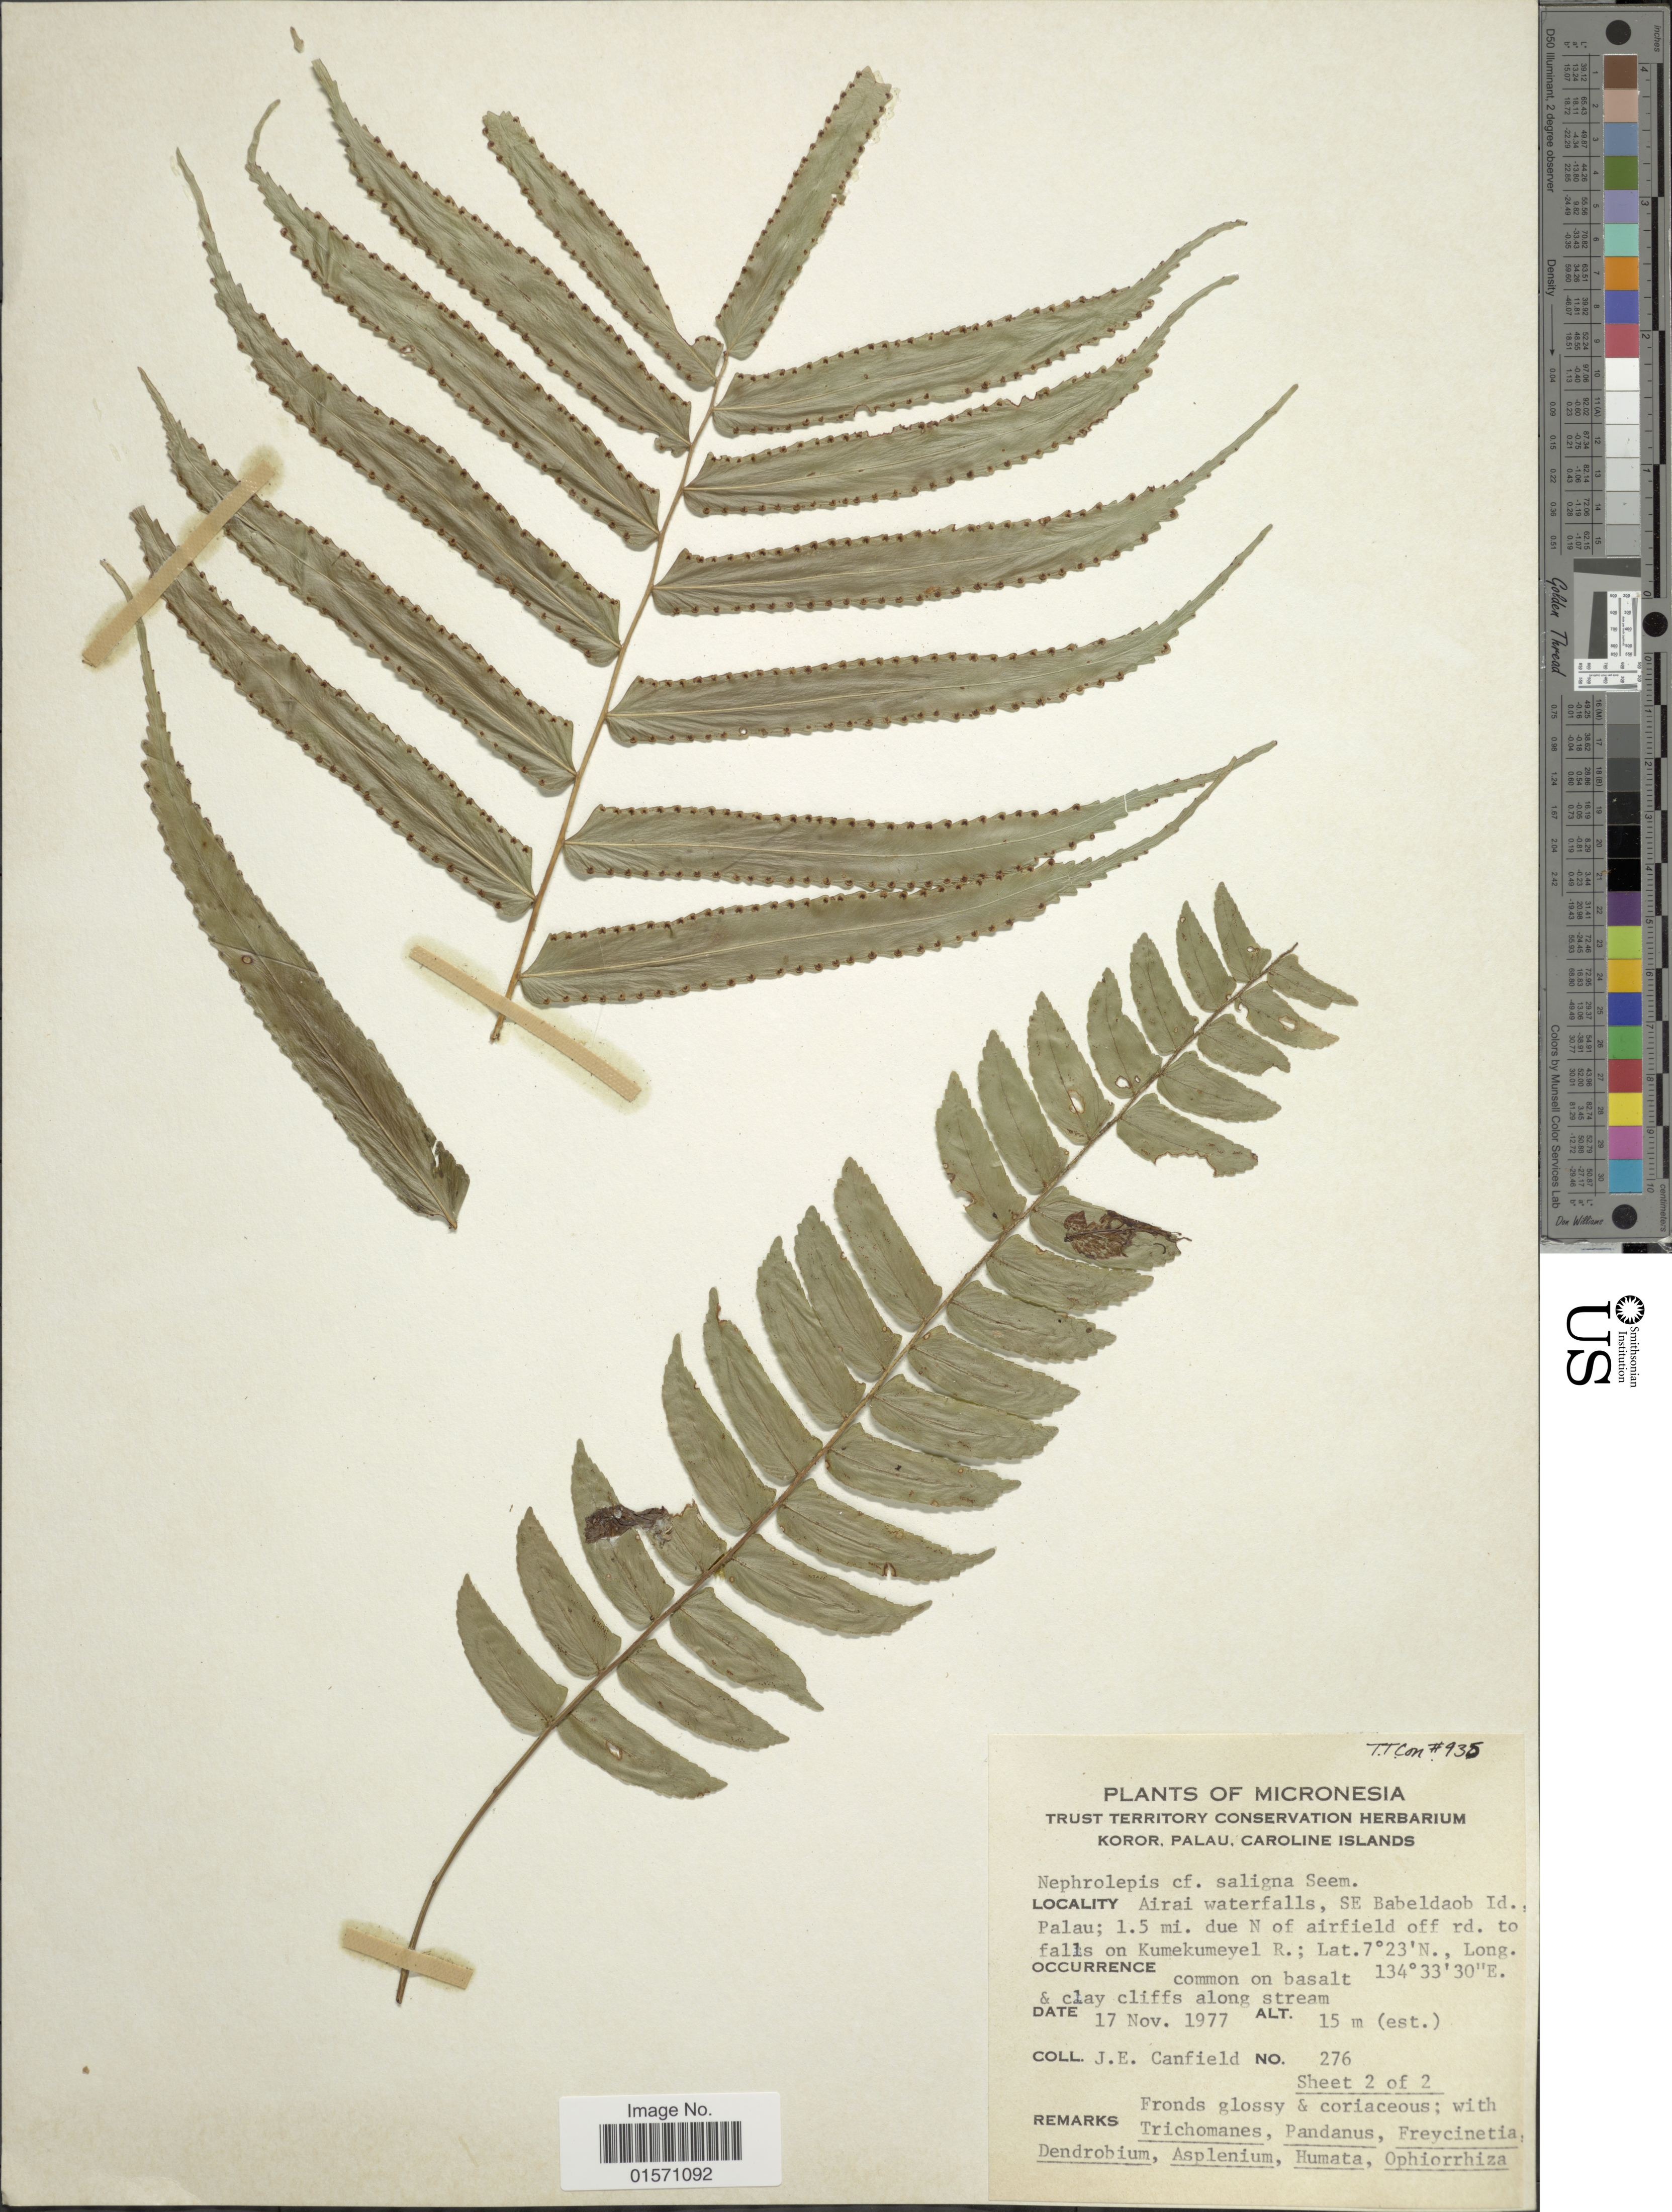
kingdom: Plantae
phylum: Tracheophyta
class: Polypodiopsida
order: Polypodiales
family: Nephrolepidaceae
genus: Nephrolepis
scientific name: Nephrolepis saligna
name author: Cav.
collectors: J. E. Canfield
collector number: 276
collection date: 1977-11-17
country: Palau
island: Babeldaob [Babelthuap]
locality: Micronesia. Airai waterfalls, SE Babeldaob Id. Palau; 1.5 mi. due N of airfield off rd. to falls on Kumekumeyel R.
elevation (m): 15